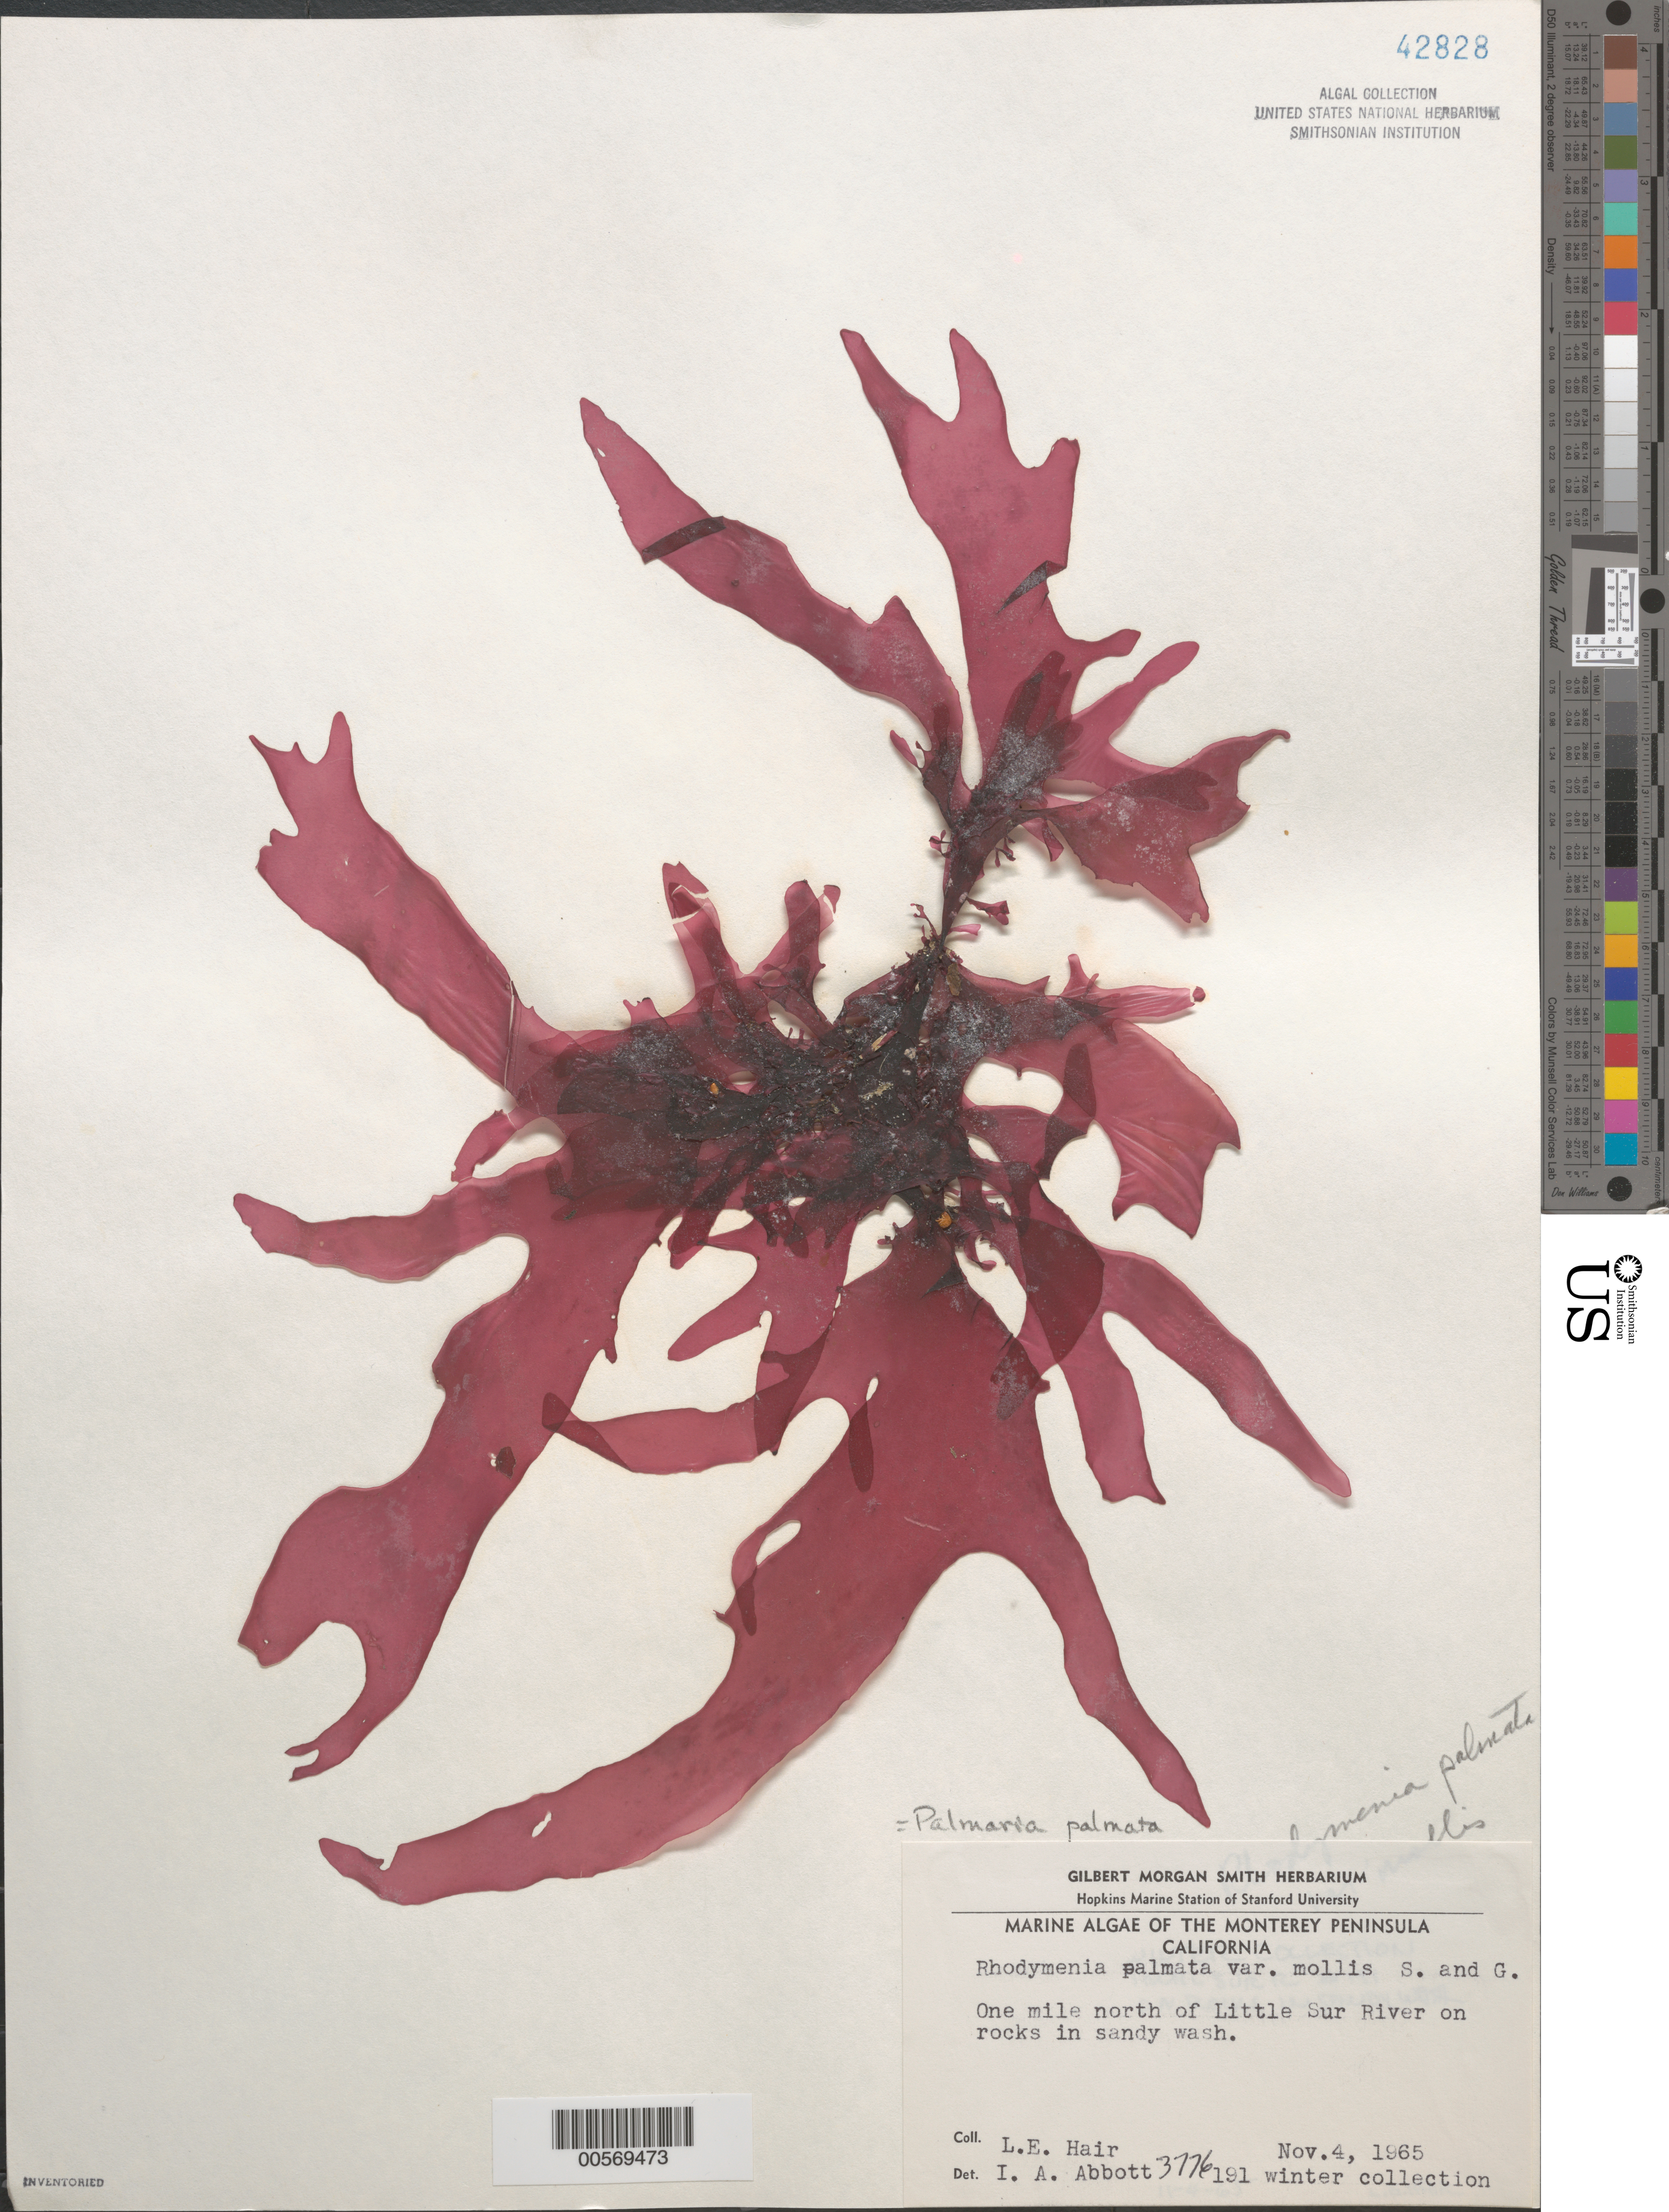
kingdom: Plantae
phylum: Rhodophyta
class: Florideophyceae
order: Palmariales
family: Palmariaceae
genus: Palmaria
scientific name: Palmaria palmata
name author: (L.) F. Weber & D. Mohr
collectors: L. Hair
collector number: LEH 191 & IAA 3776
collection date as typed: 04 Nov 1965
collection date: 1965-11-04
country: United States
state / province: California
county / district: Monterey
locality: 1 mile north of Little Sur River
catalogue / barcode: US 42828